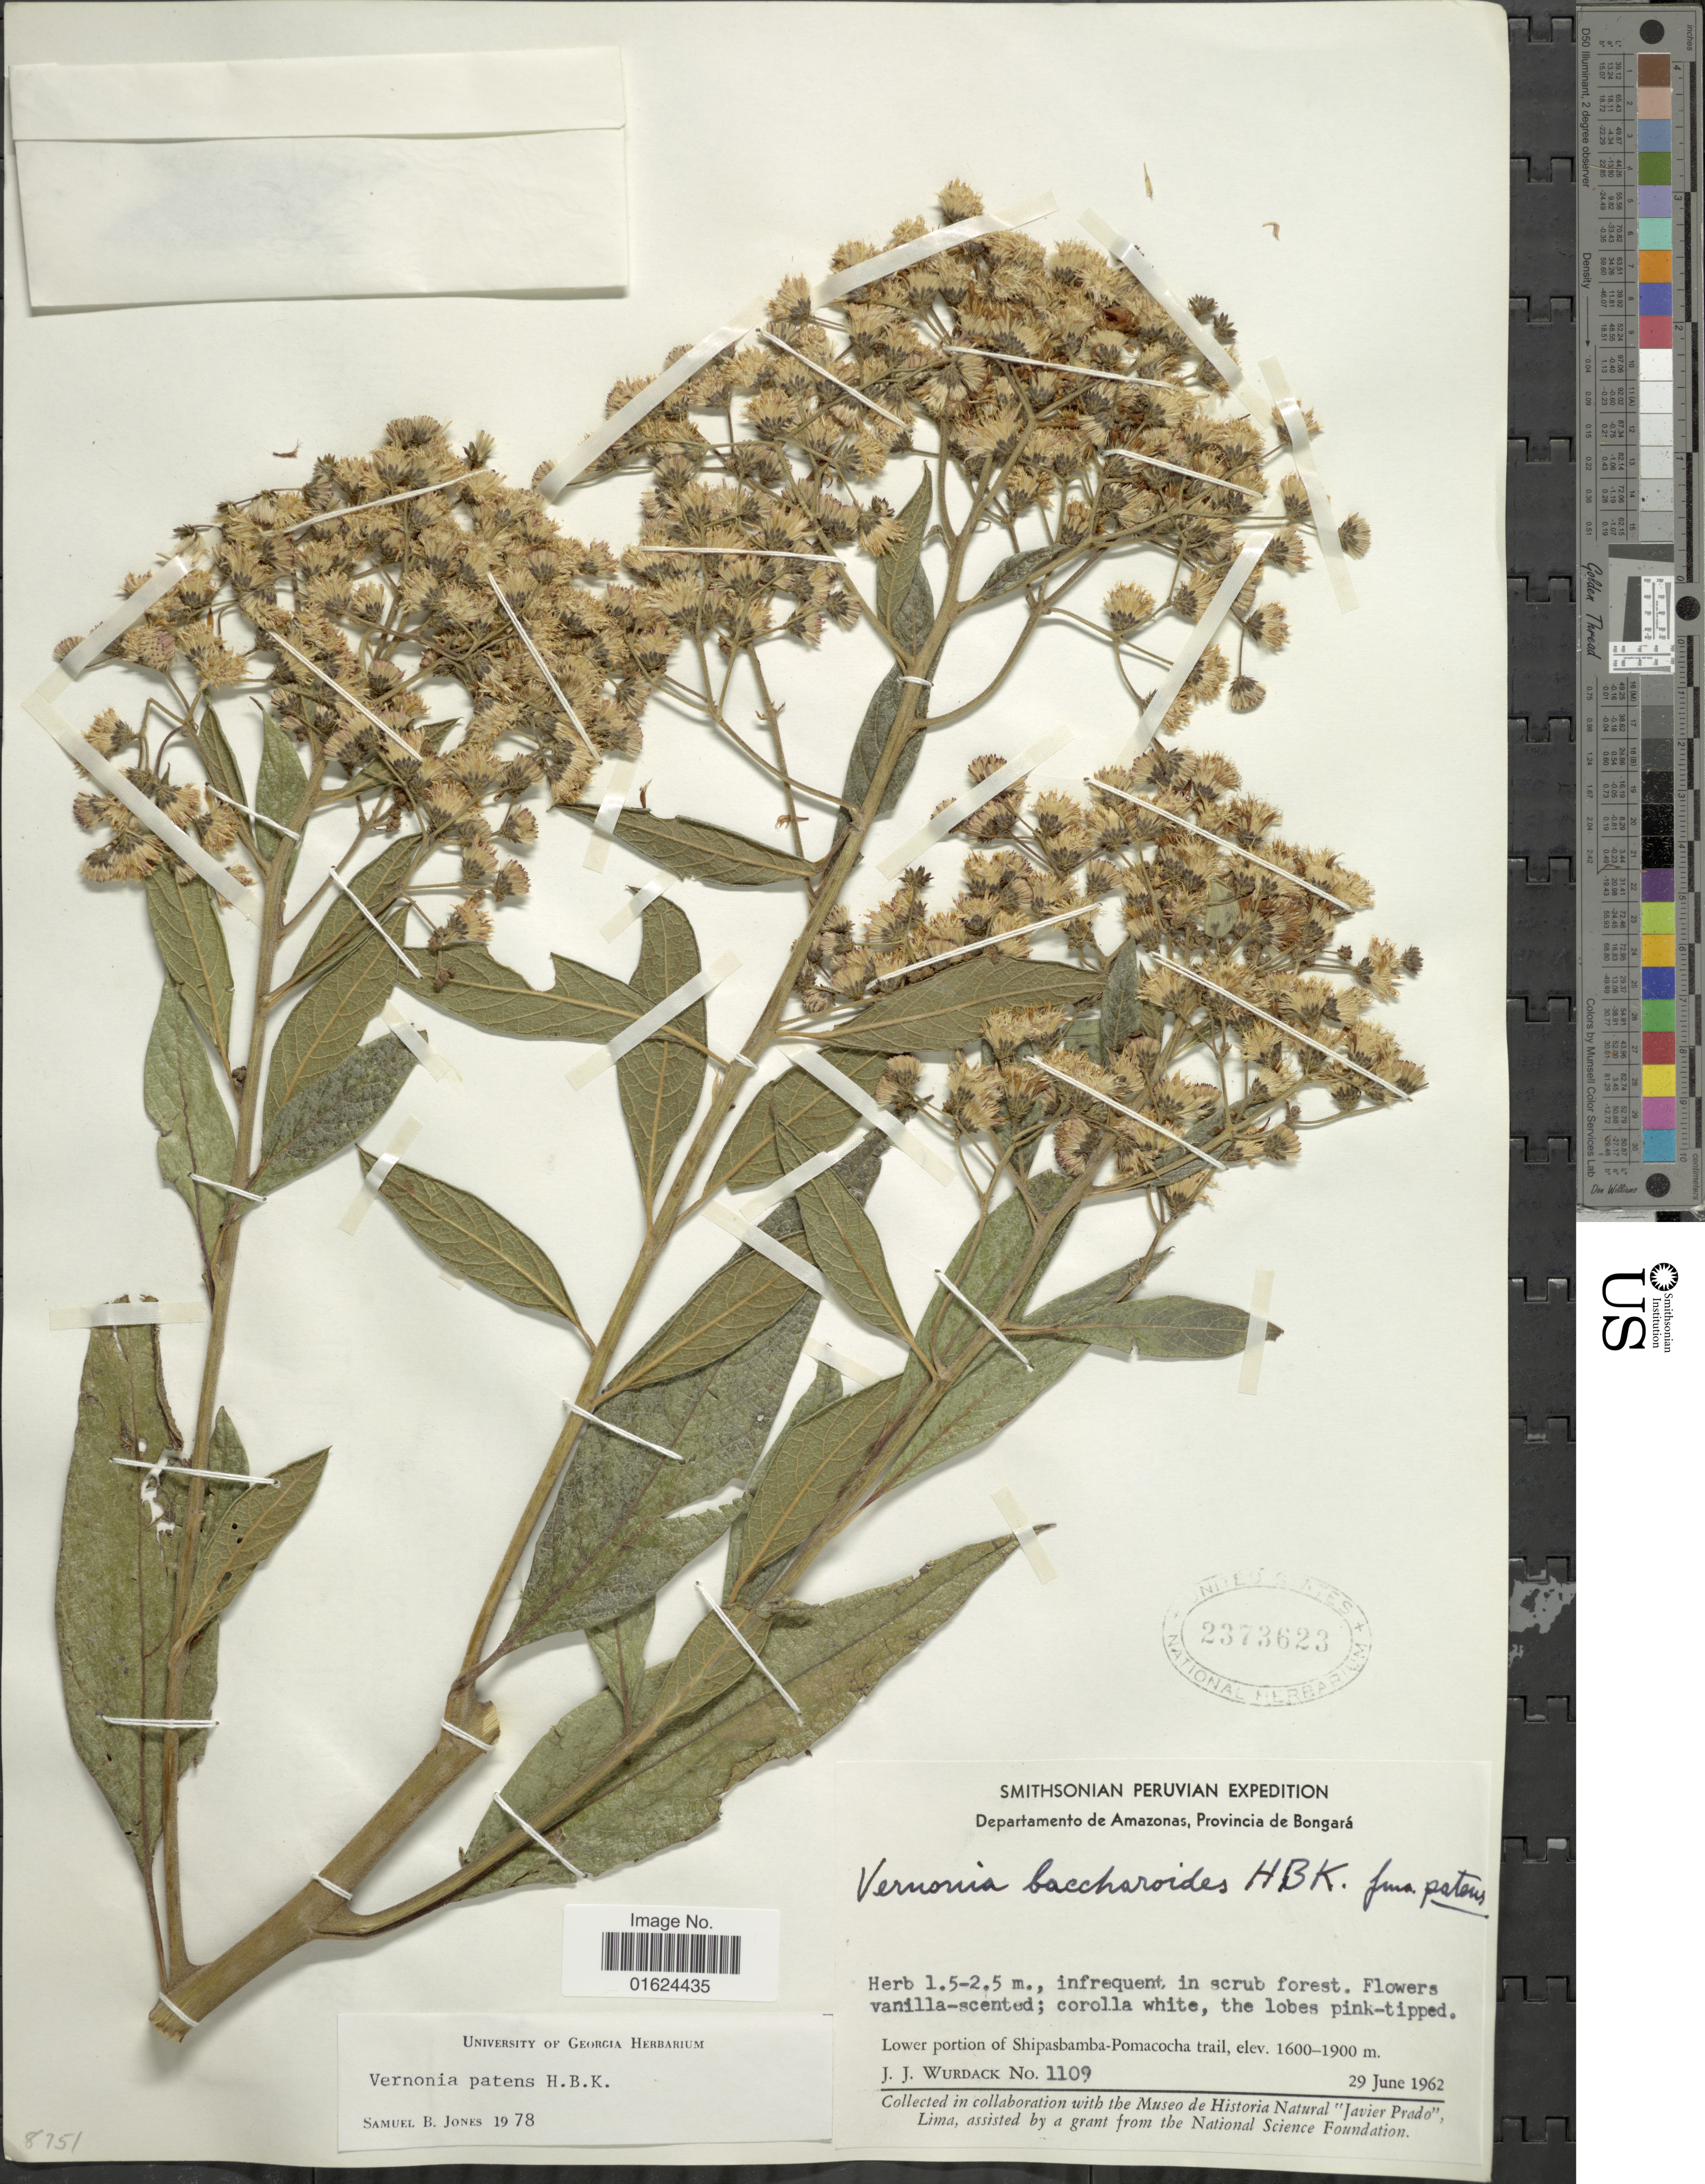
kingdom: Plantae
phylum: Tracheophyta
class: Magnoliopsida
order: Asterales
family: Asteraceae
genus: Vernonanthura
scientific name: Vernonanthura patens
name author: (Kunth) H. Rob.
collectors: J. J. Wurdack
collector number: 1109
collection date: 1962-06-29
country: Peru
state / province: Amazonas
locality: Departament Amazonas, Province de Bongará, Lower portion of Shipasbamba-Pomacocha trail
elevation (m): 1600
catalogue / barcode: US 2373623